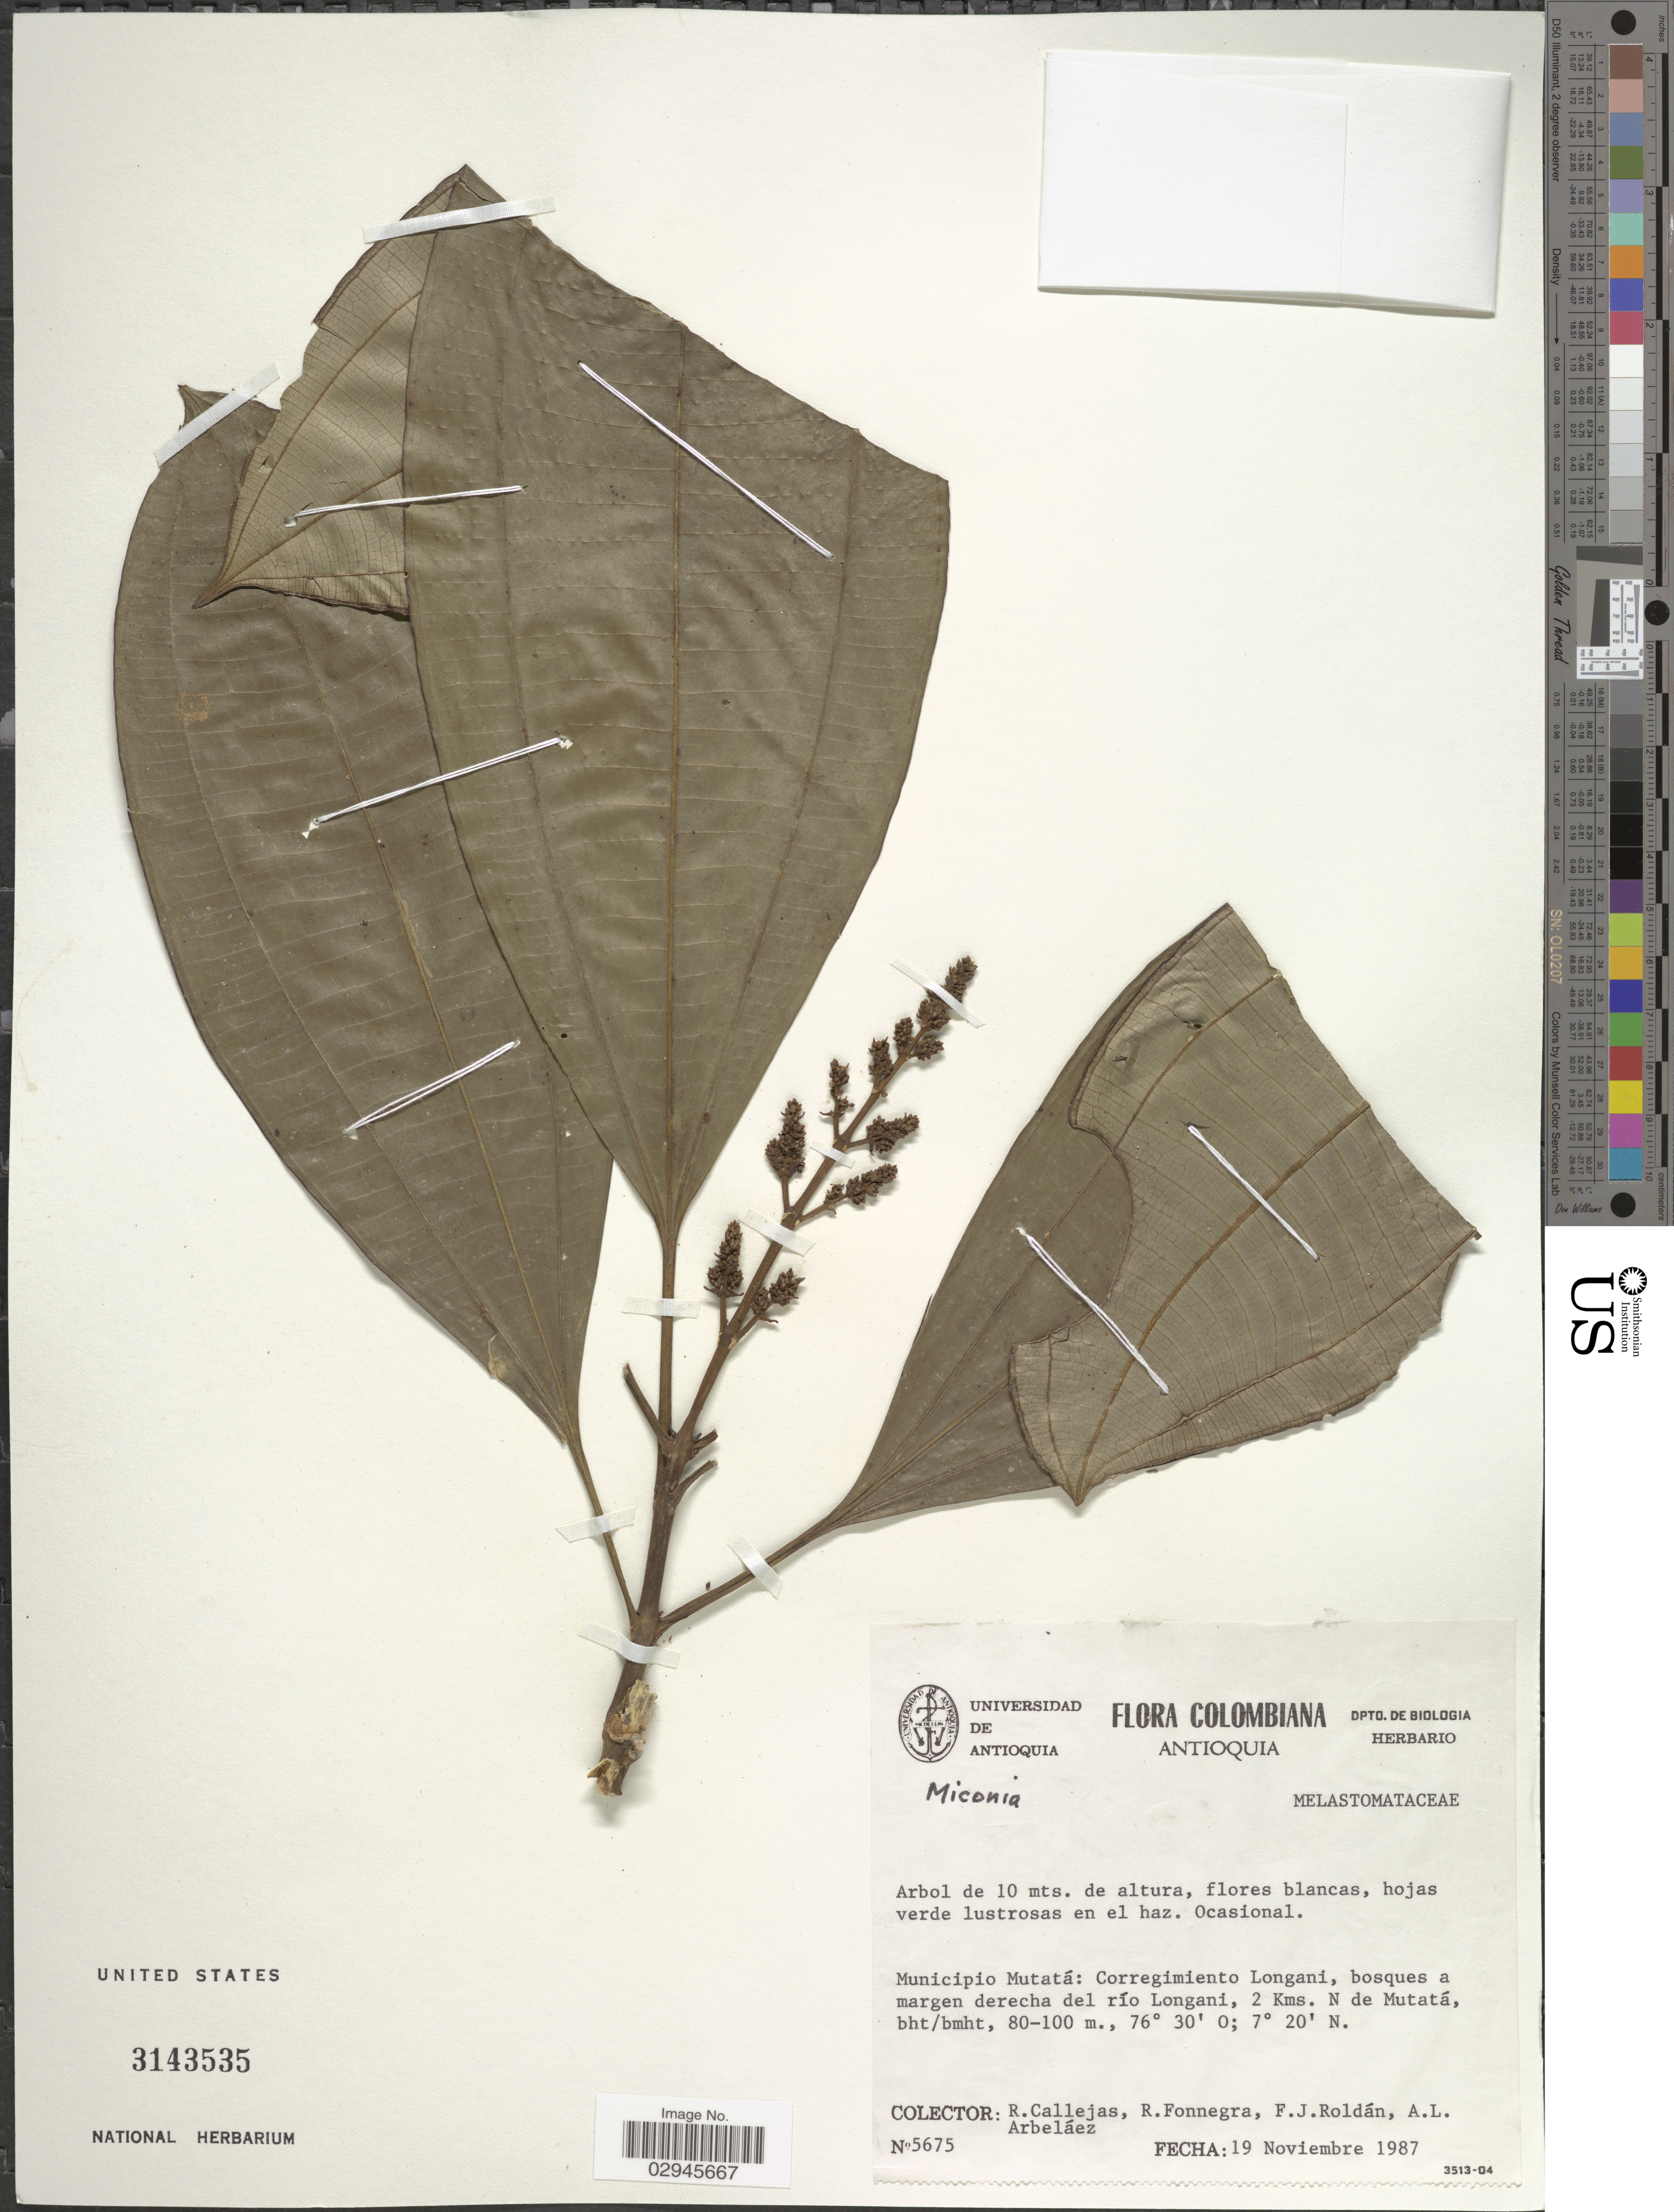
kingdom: Plantae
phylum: Tracheophyta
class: Magnoliopsida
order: Myrtales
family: Melastomataceae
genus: Miconia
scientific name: Miconia sp.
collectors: R. Callejas, R. Fonnegra, F. J. Roldán & A. Arbeláez Alvarez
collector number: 5675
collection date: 1987-11-19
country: Colombia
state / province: Antioquia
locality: Municipio Mutatá: Corregimiento Longani, bosques a margen derecha del río Longani, 2 Kms. N de Mutatá.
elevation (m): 80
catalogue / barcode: US 3143535